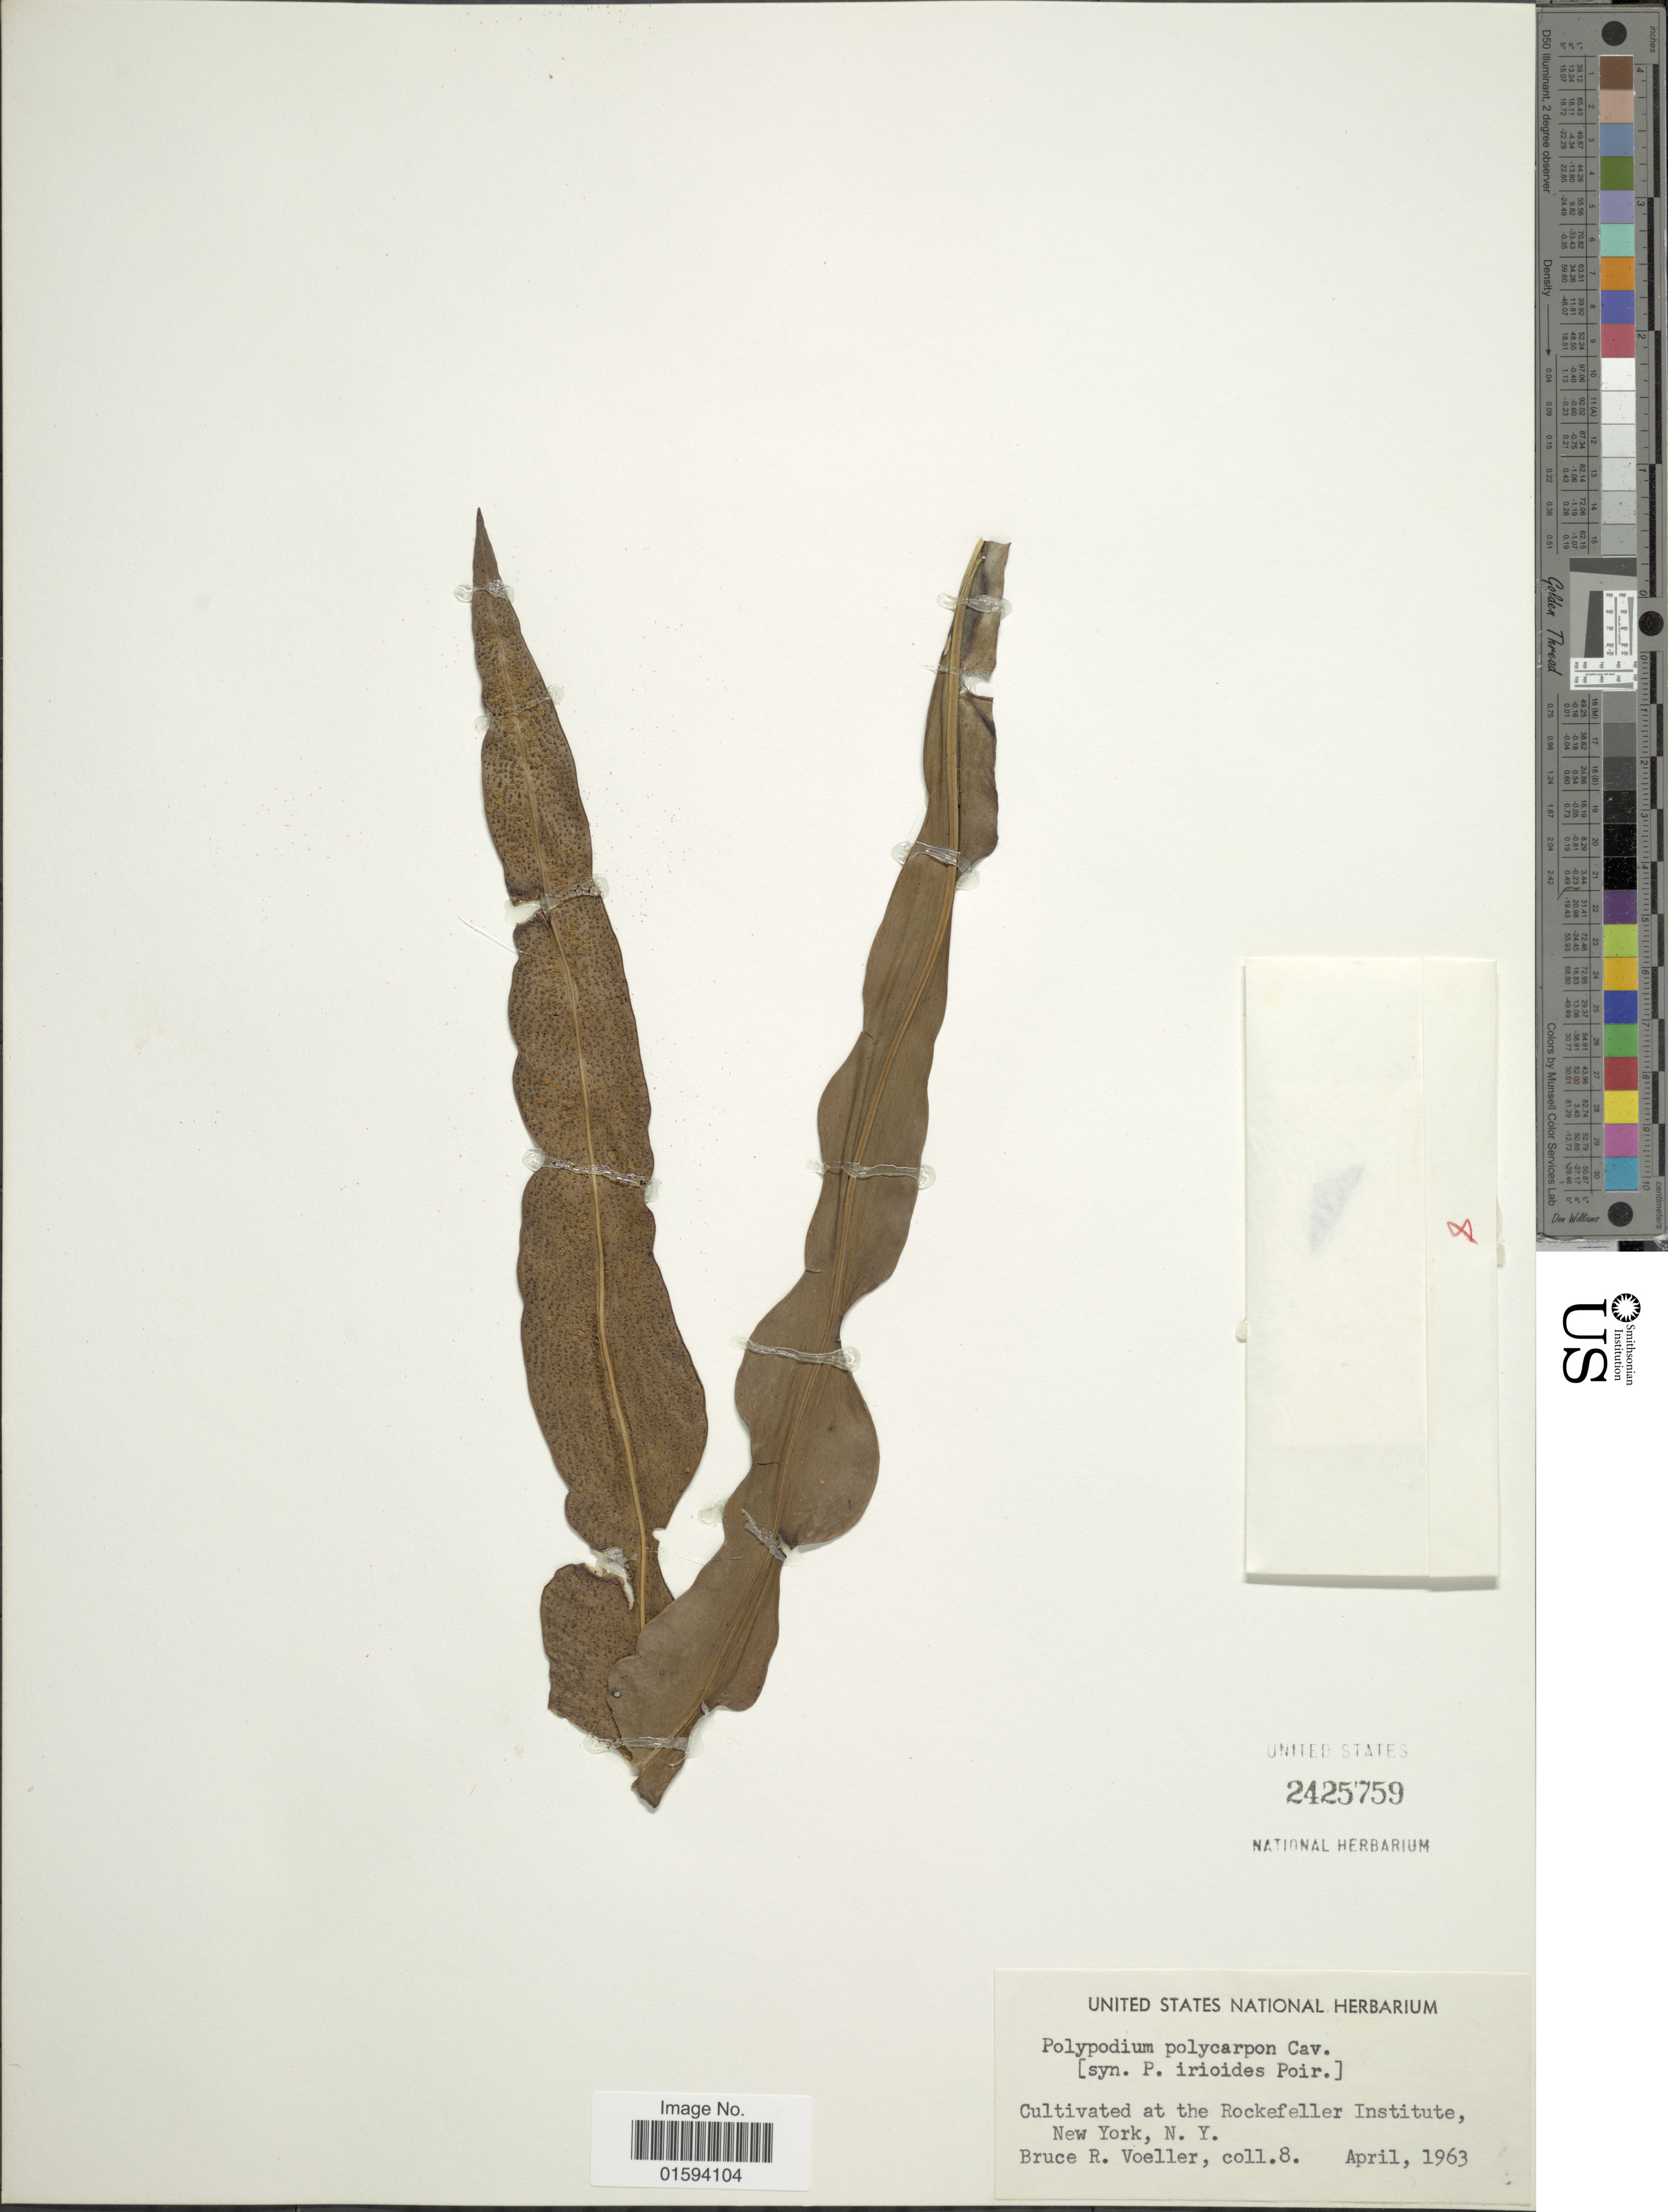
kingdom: Plantae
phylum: Tracheophyta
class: Polypodiopsida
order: Polypodiales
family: Polypodiaceae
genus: Polypodium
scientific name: Polypodium polycarpon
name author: Cav. ex Sw.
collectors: B. Voeller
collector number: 8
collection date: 1963-04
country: United States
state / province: New York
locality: At the Rockefeller Institute, New York, N.Y.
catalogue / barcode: US 2425759